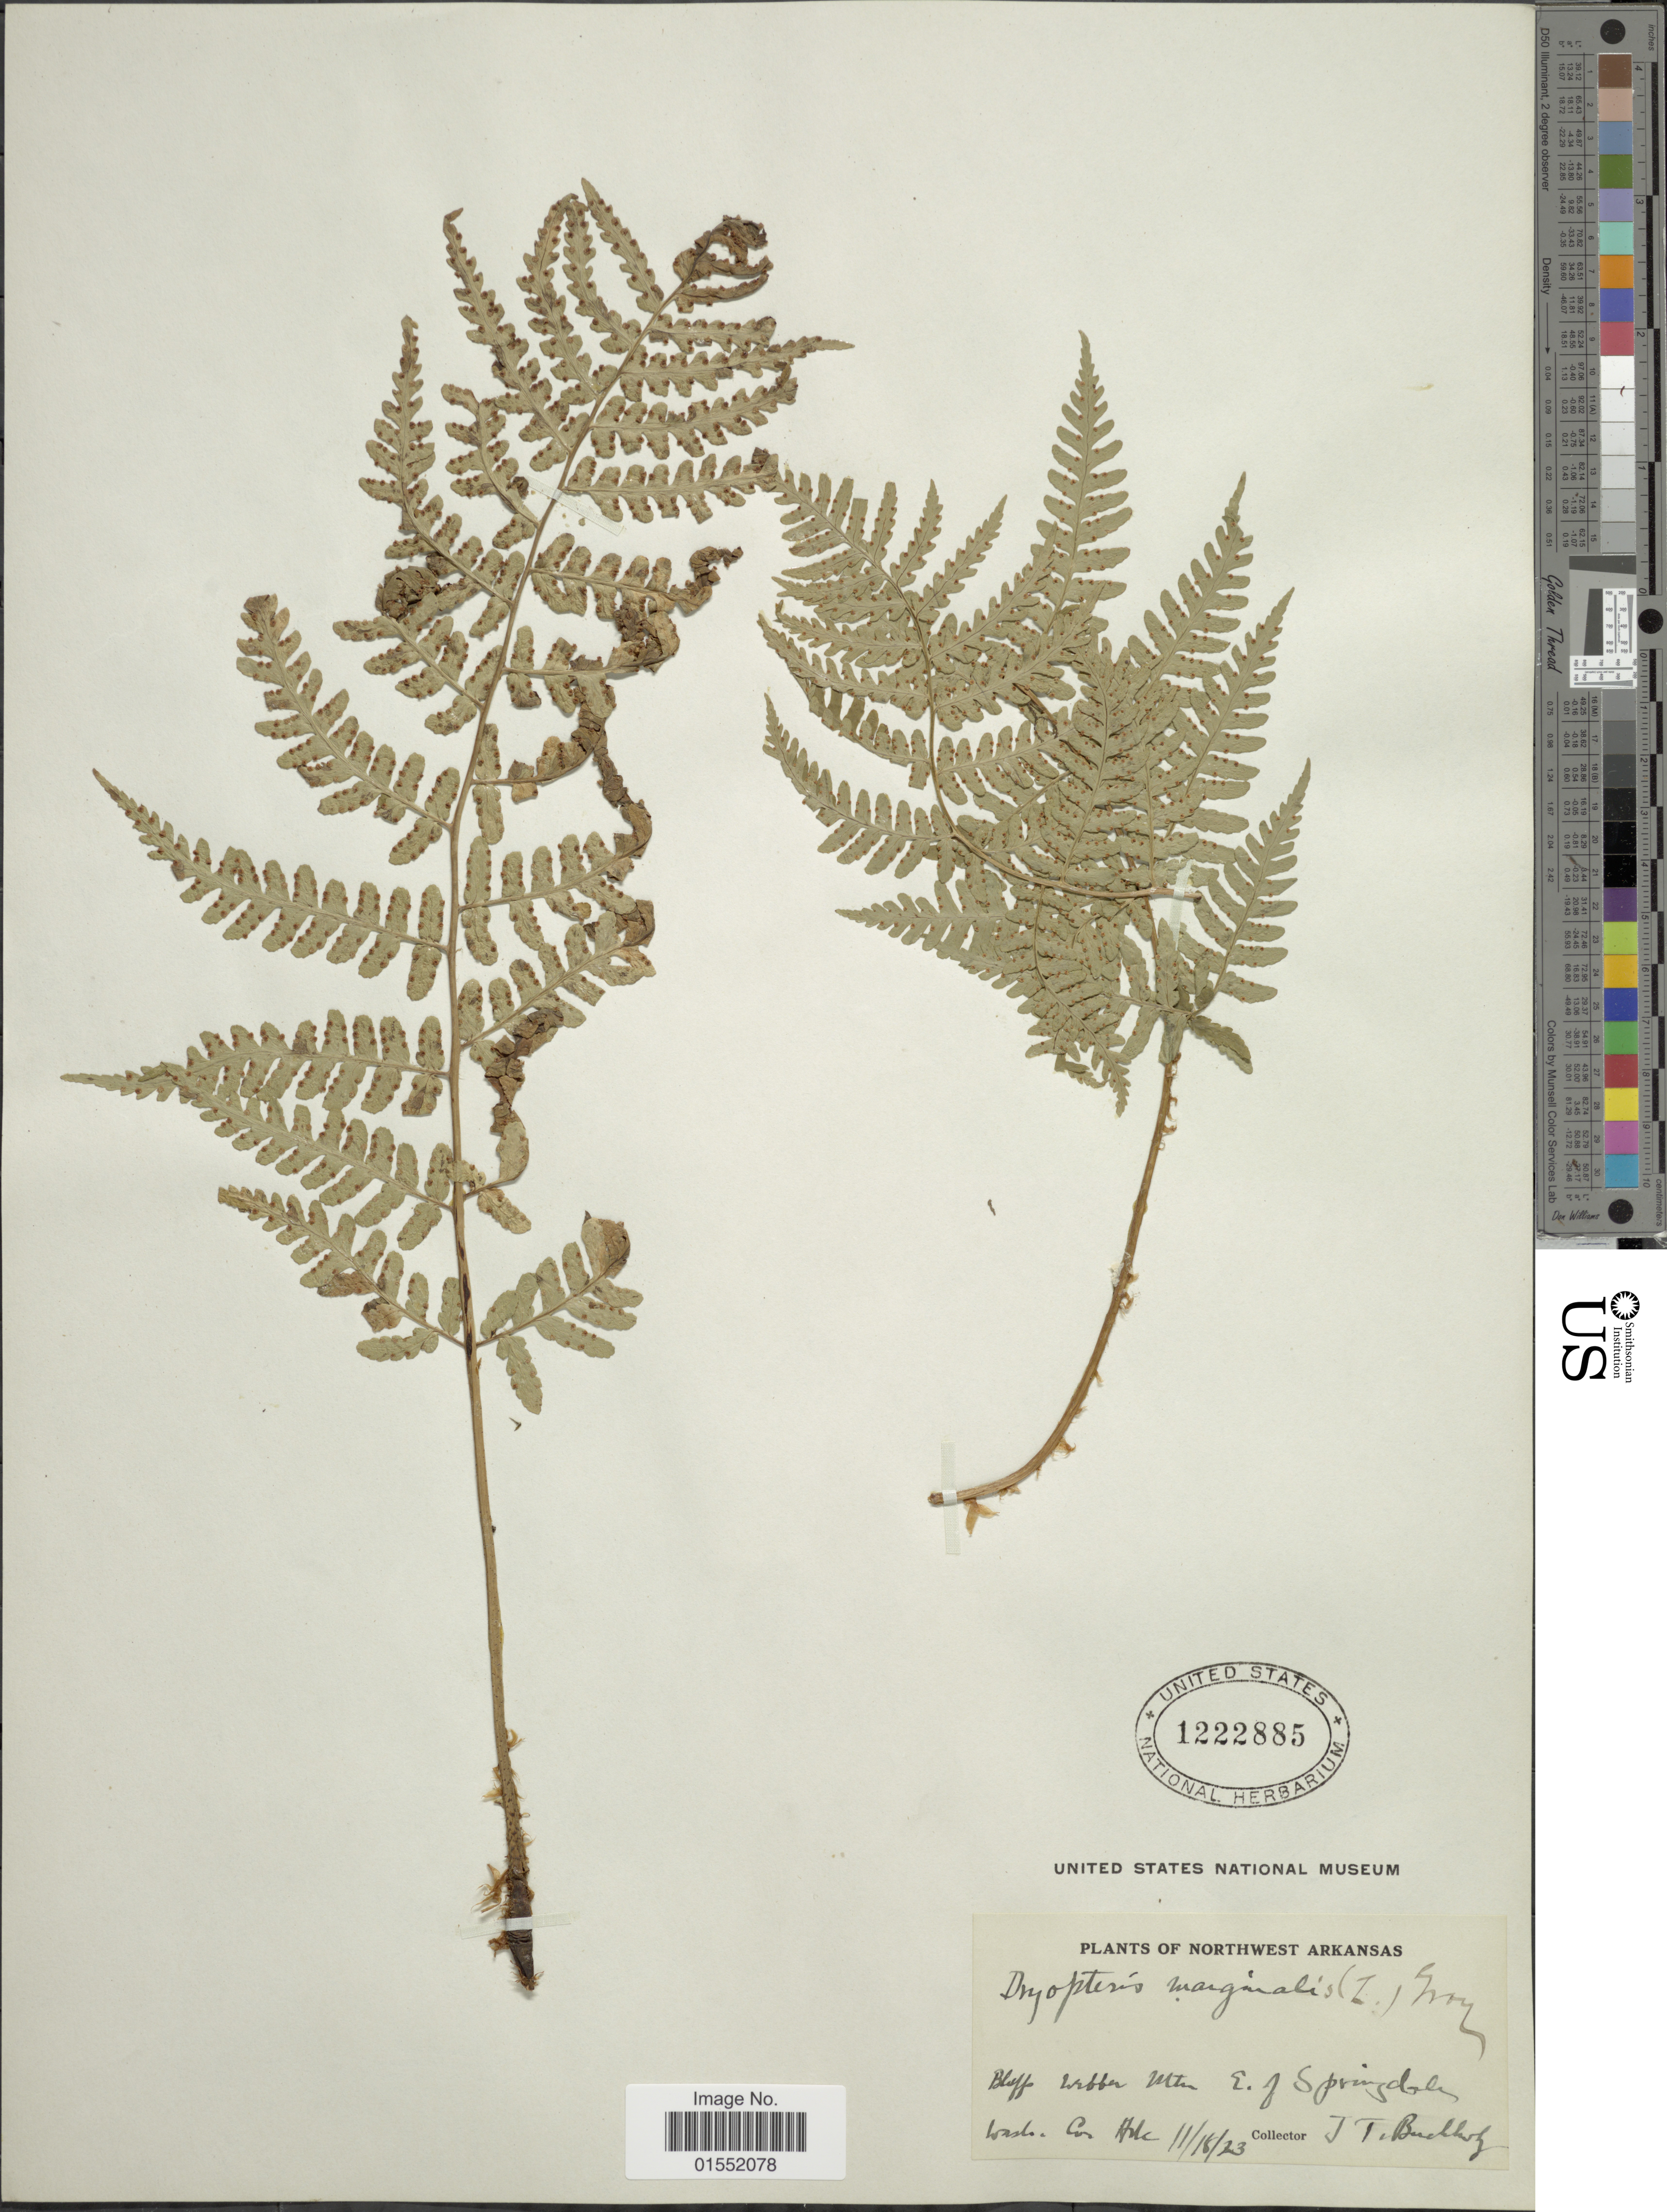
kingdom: Plantae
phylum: Tracheophyta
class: Polypodiopsida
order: Polypodiales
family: Dryopteridaceae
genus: Dryopteris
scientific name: Dryopteris marginalis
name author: (L.) A. Gray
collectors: J. T. Buckley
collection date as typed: Transcribed d/m/y: 18/11/23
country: United States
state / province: Arkansas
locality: Northwest Arkansas, Bluffs webber mtn E. J Springdale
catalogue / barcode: US 1222885